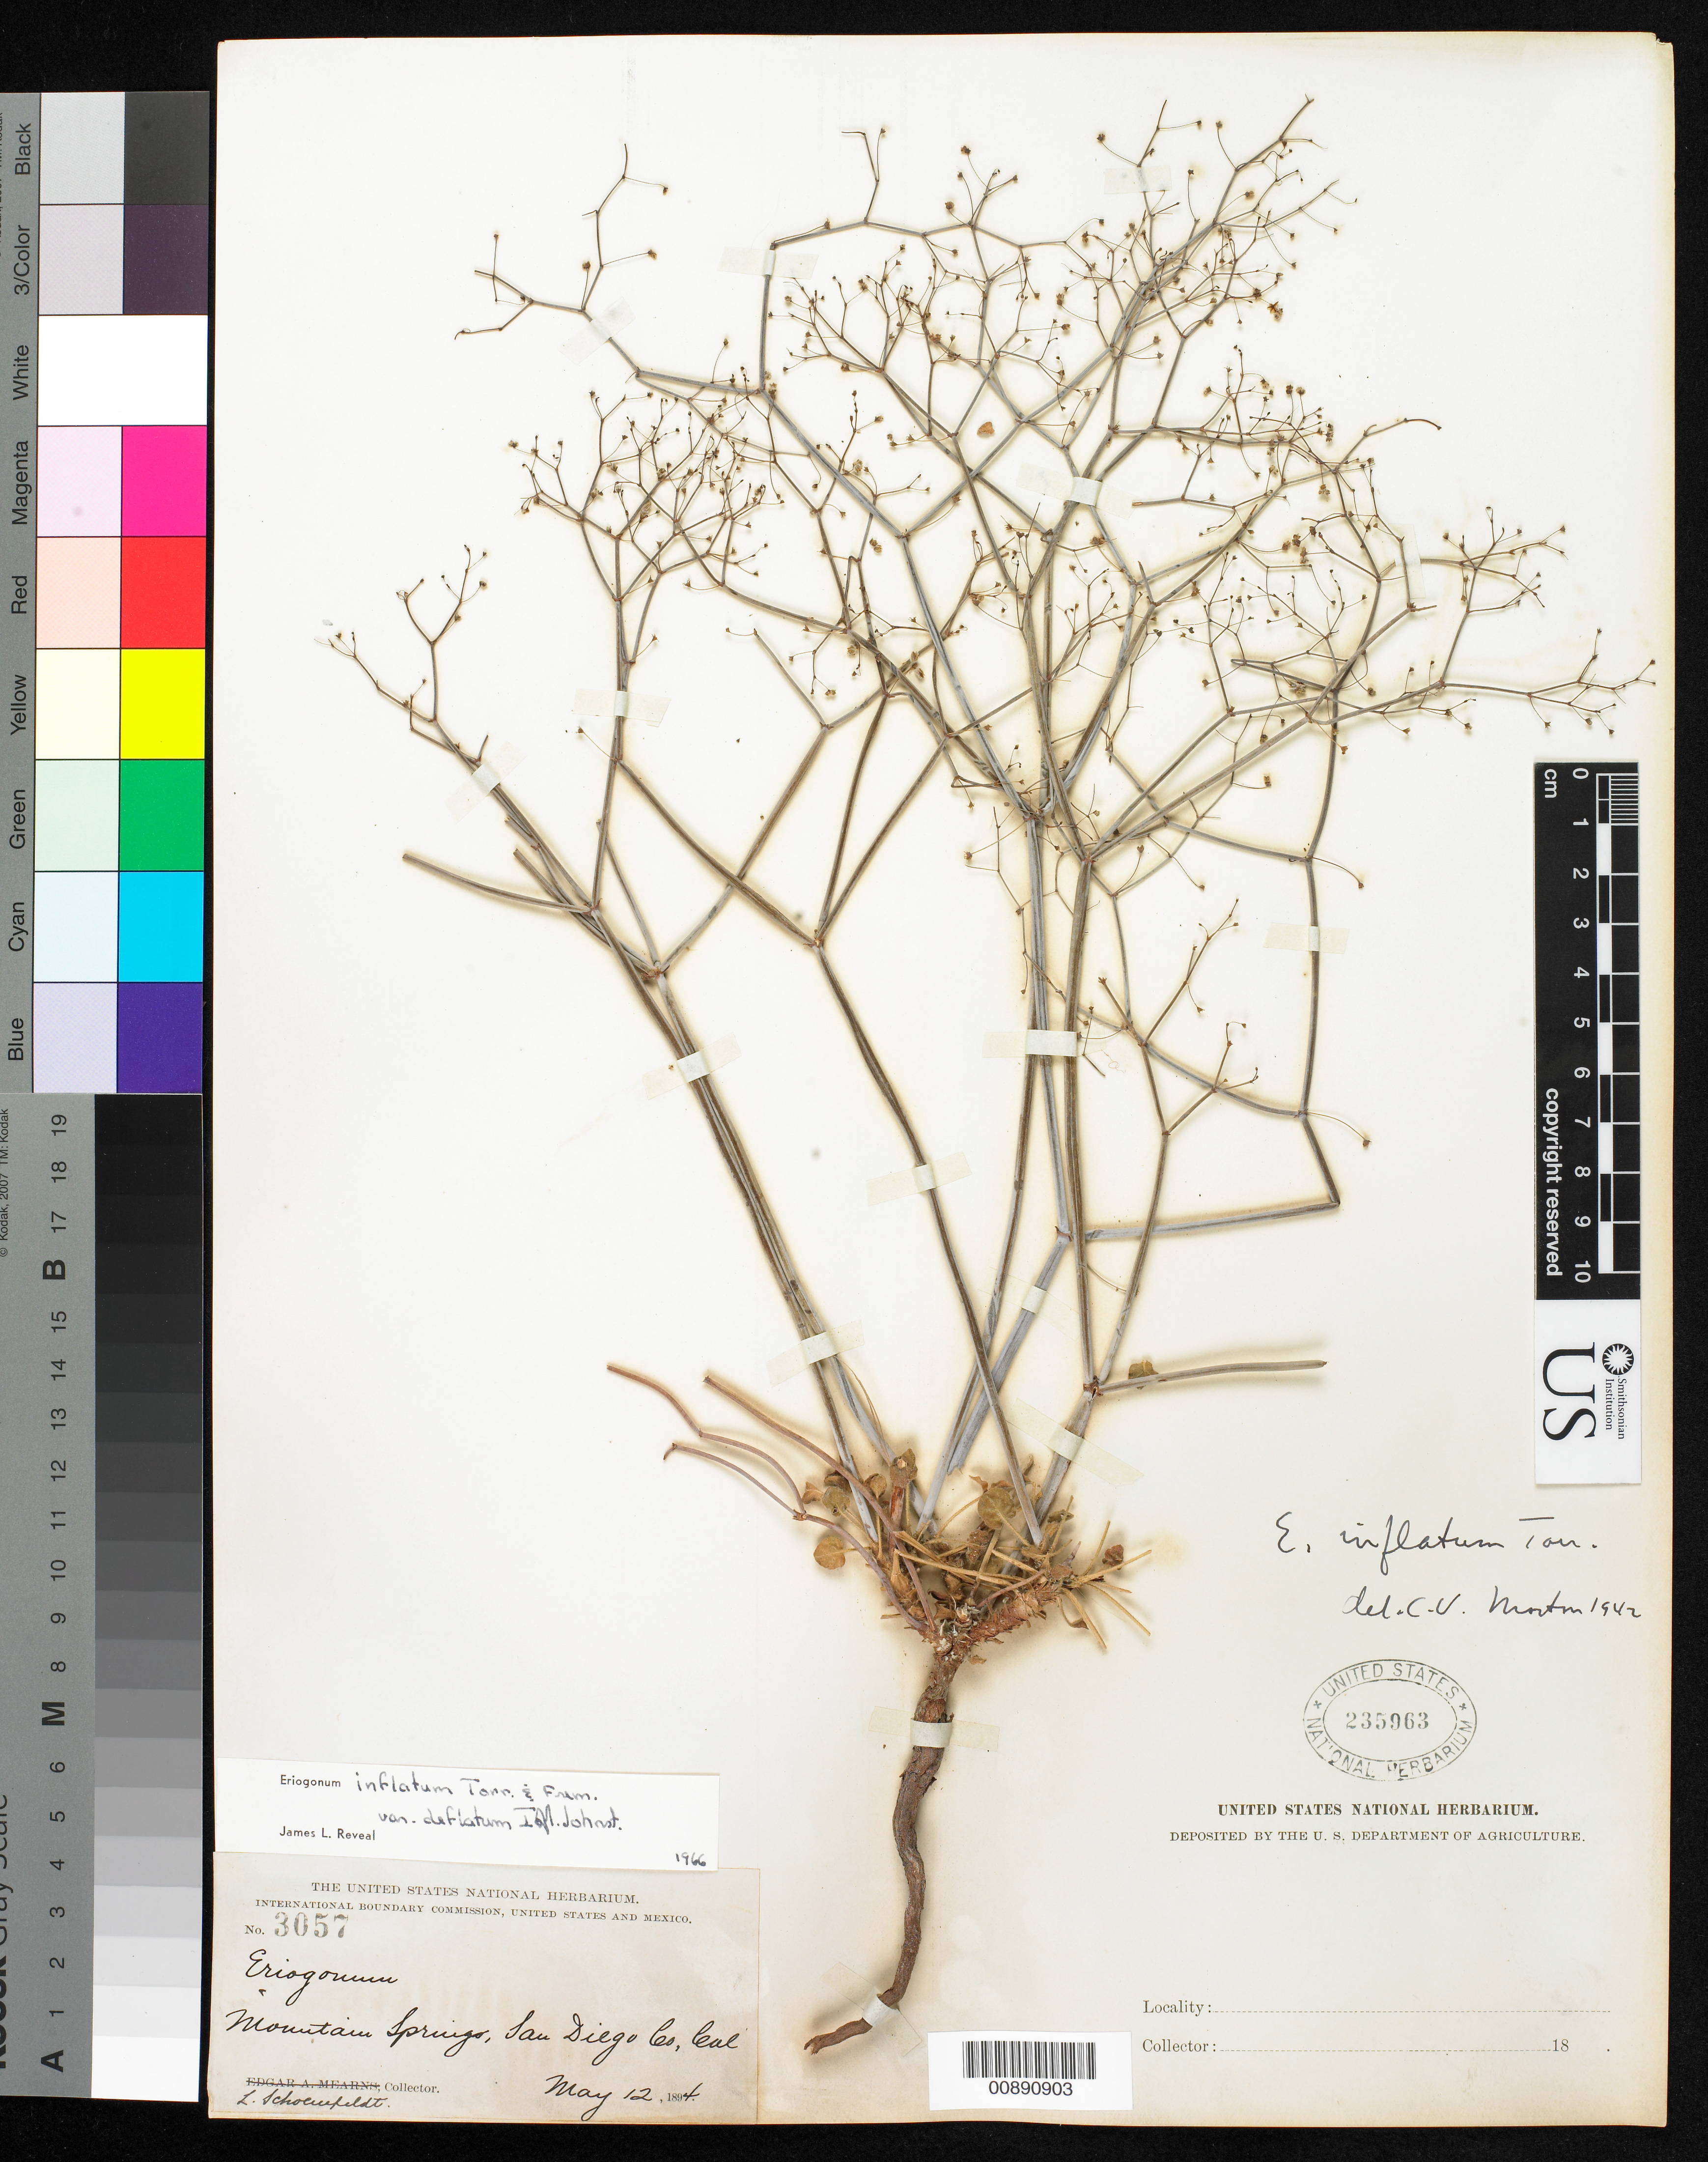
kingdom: Plantae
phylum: Tracheophyta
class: Magnoliopsida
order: Caryophyllales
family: Polygonaceae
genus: Eriogonum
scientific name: Eriogonum inflatum var. deflatum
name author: I.M. Johnst.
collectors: L. Schoenfeldt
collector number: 3057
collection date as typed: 12 May 1894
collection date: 1894-05-12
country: United States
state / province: California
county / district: San Diego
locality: Mountain Springs, San Diego County, California.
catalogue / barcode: US 235963